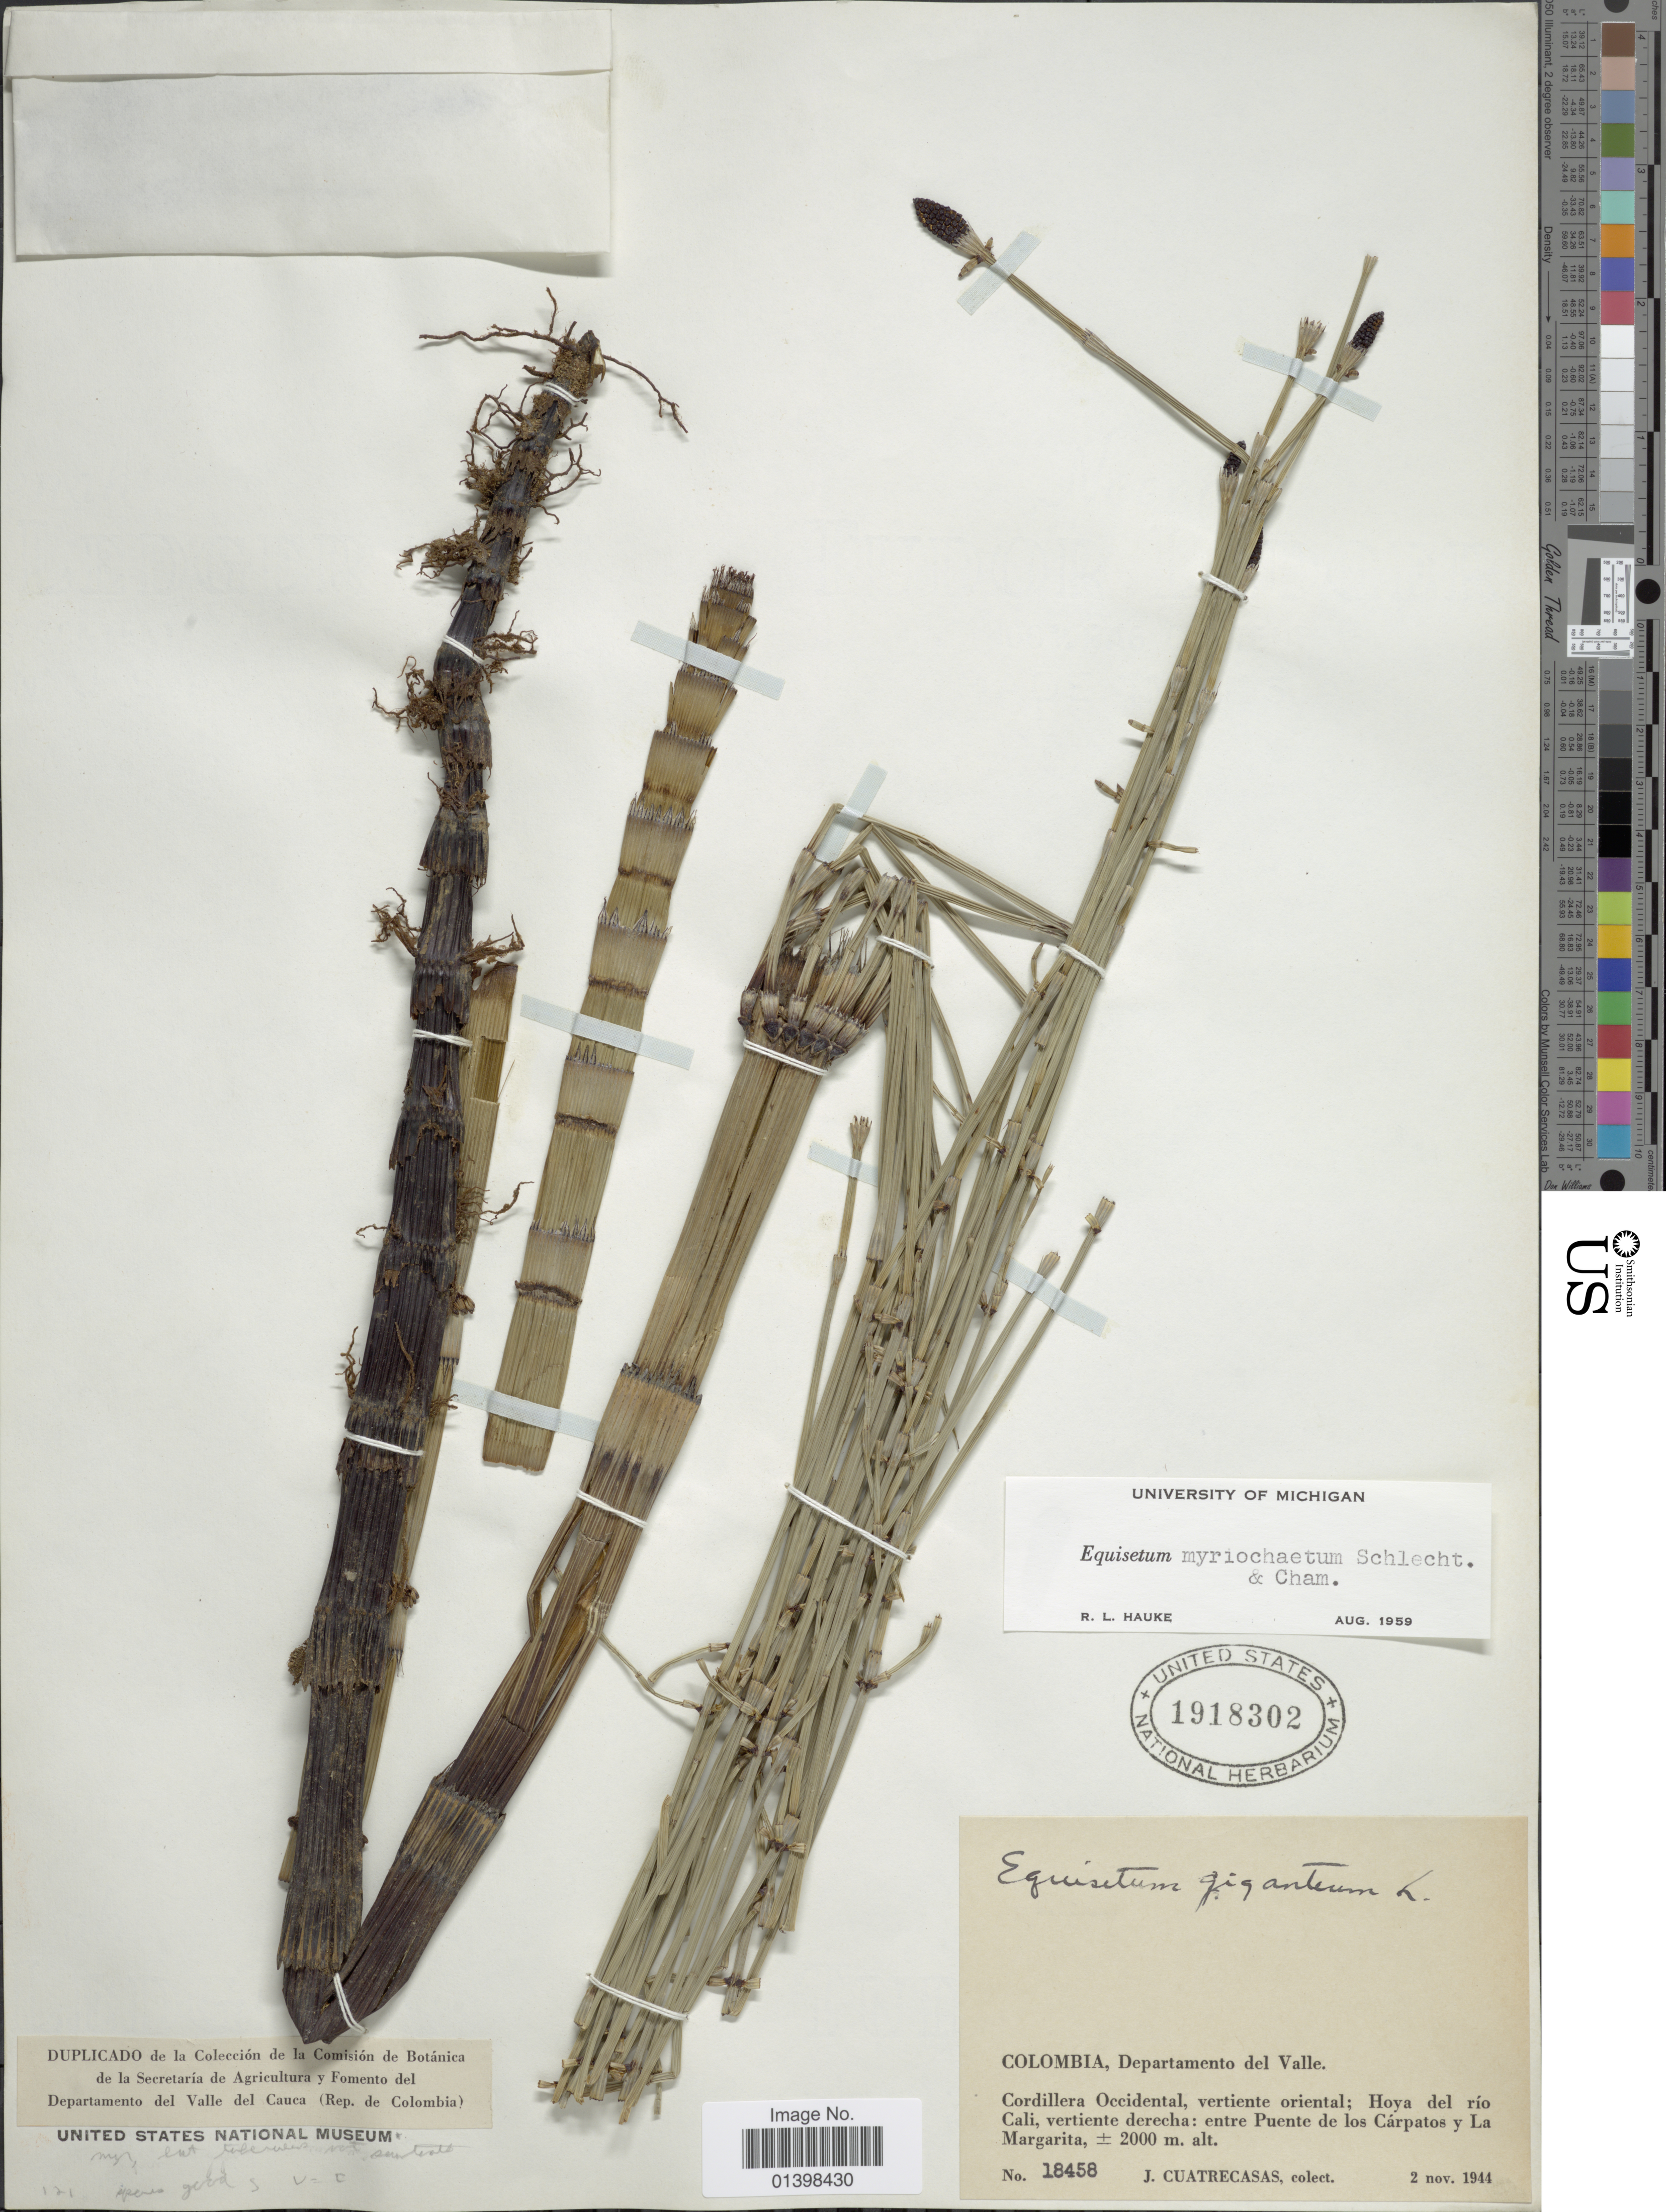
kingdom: Plantae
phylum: Tracheophyta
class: Polypodiopsida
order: Equisetales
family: Equisetaceae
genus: Equisetum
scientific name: Equisetum myriochaetum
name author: Schltdl. & Cham.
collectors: J. Cuatrecasas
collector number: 18458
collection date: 1944-11-02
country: Colombia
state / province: Valle del Cauca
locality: Cordillera Occidental, vertiente oriental; Hoya del río Cali, vertiente derecha: entre Puente de los Cárpatos y La Margarita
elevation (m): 2000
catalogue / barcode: US 1918302